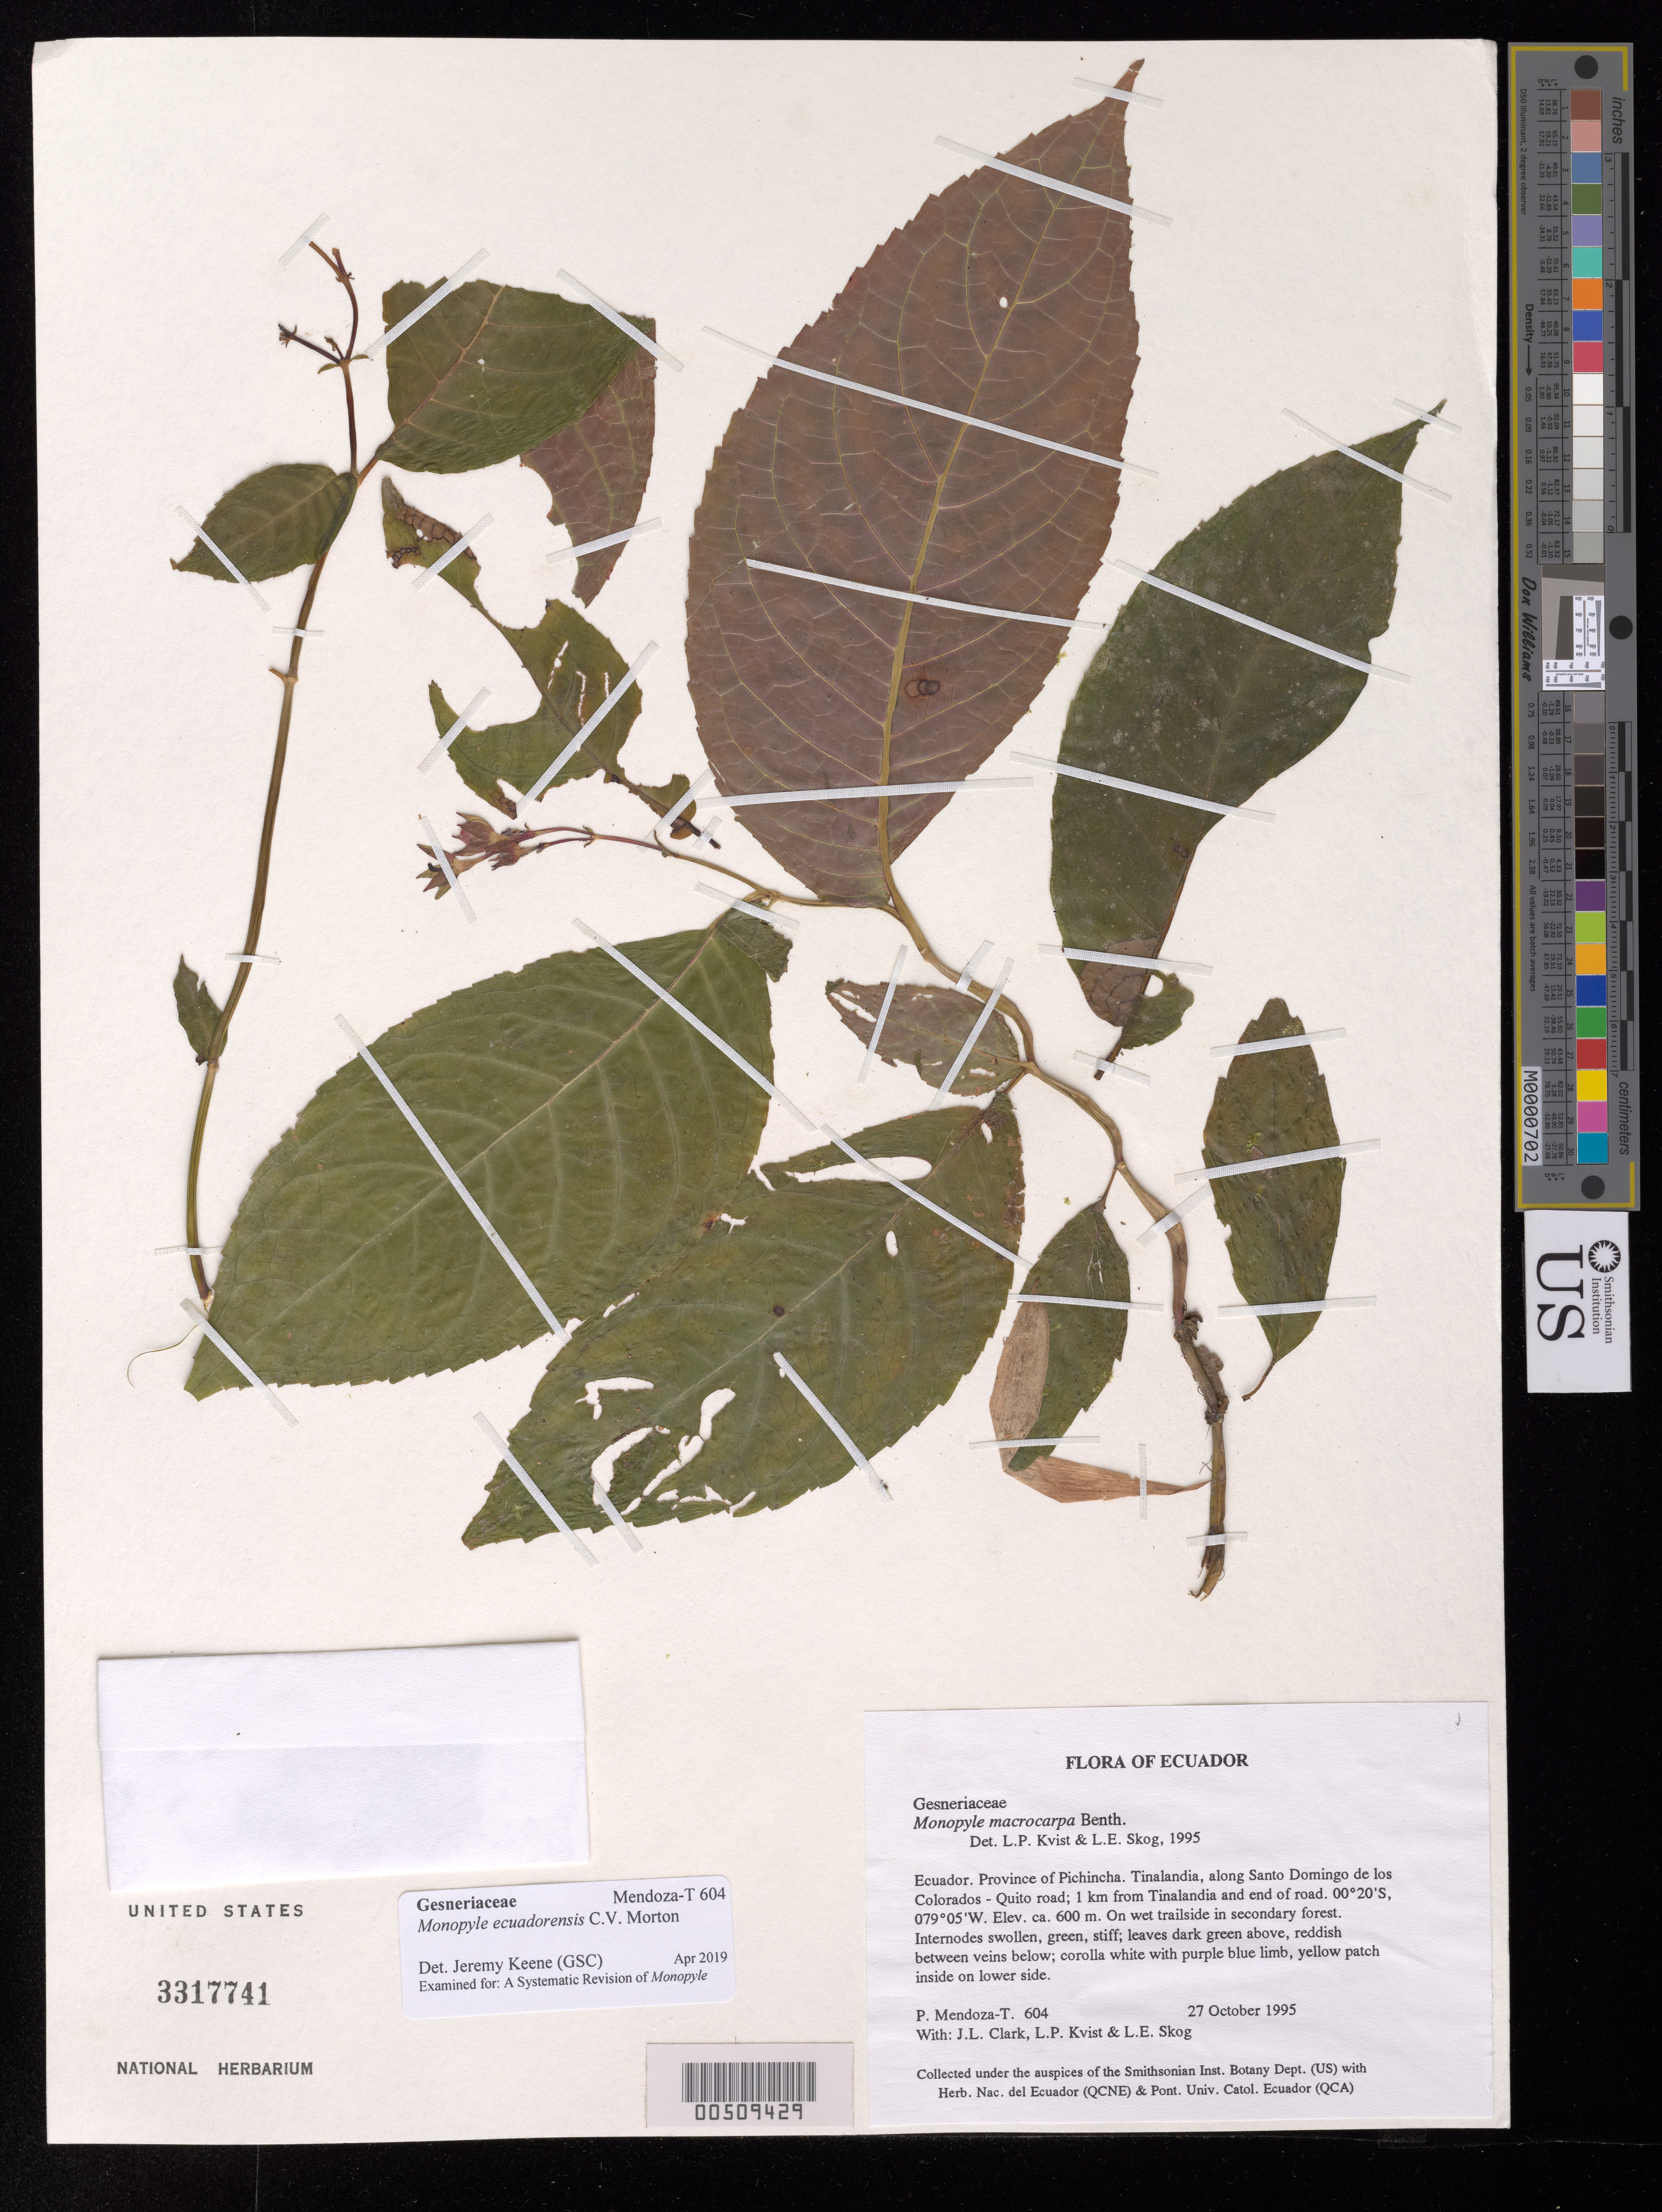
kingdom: Plantae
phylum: Tracheophyta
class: Magnoliopsida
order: Lamiales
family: Gesneriaceae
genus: Monopyle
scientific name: Monopyle ecuadorensis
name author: C.V. Morton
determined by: Keene, J.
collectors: P. Mendoza-T., J. L. Clark, L. P. Kvist & L. E. Skog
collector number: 604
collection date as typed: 27 Oct 1995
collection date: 1995-10-27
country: Ecuador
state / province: Pichincha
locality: Tinalandia, along Santo Domingo de los Colorados - Quito road; 1 km from Tinalandia and end of road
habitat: On wet trailside in secondary forest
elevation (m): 600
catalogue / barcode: US 3317741